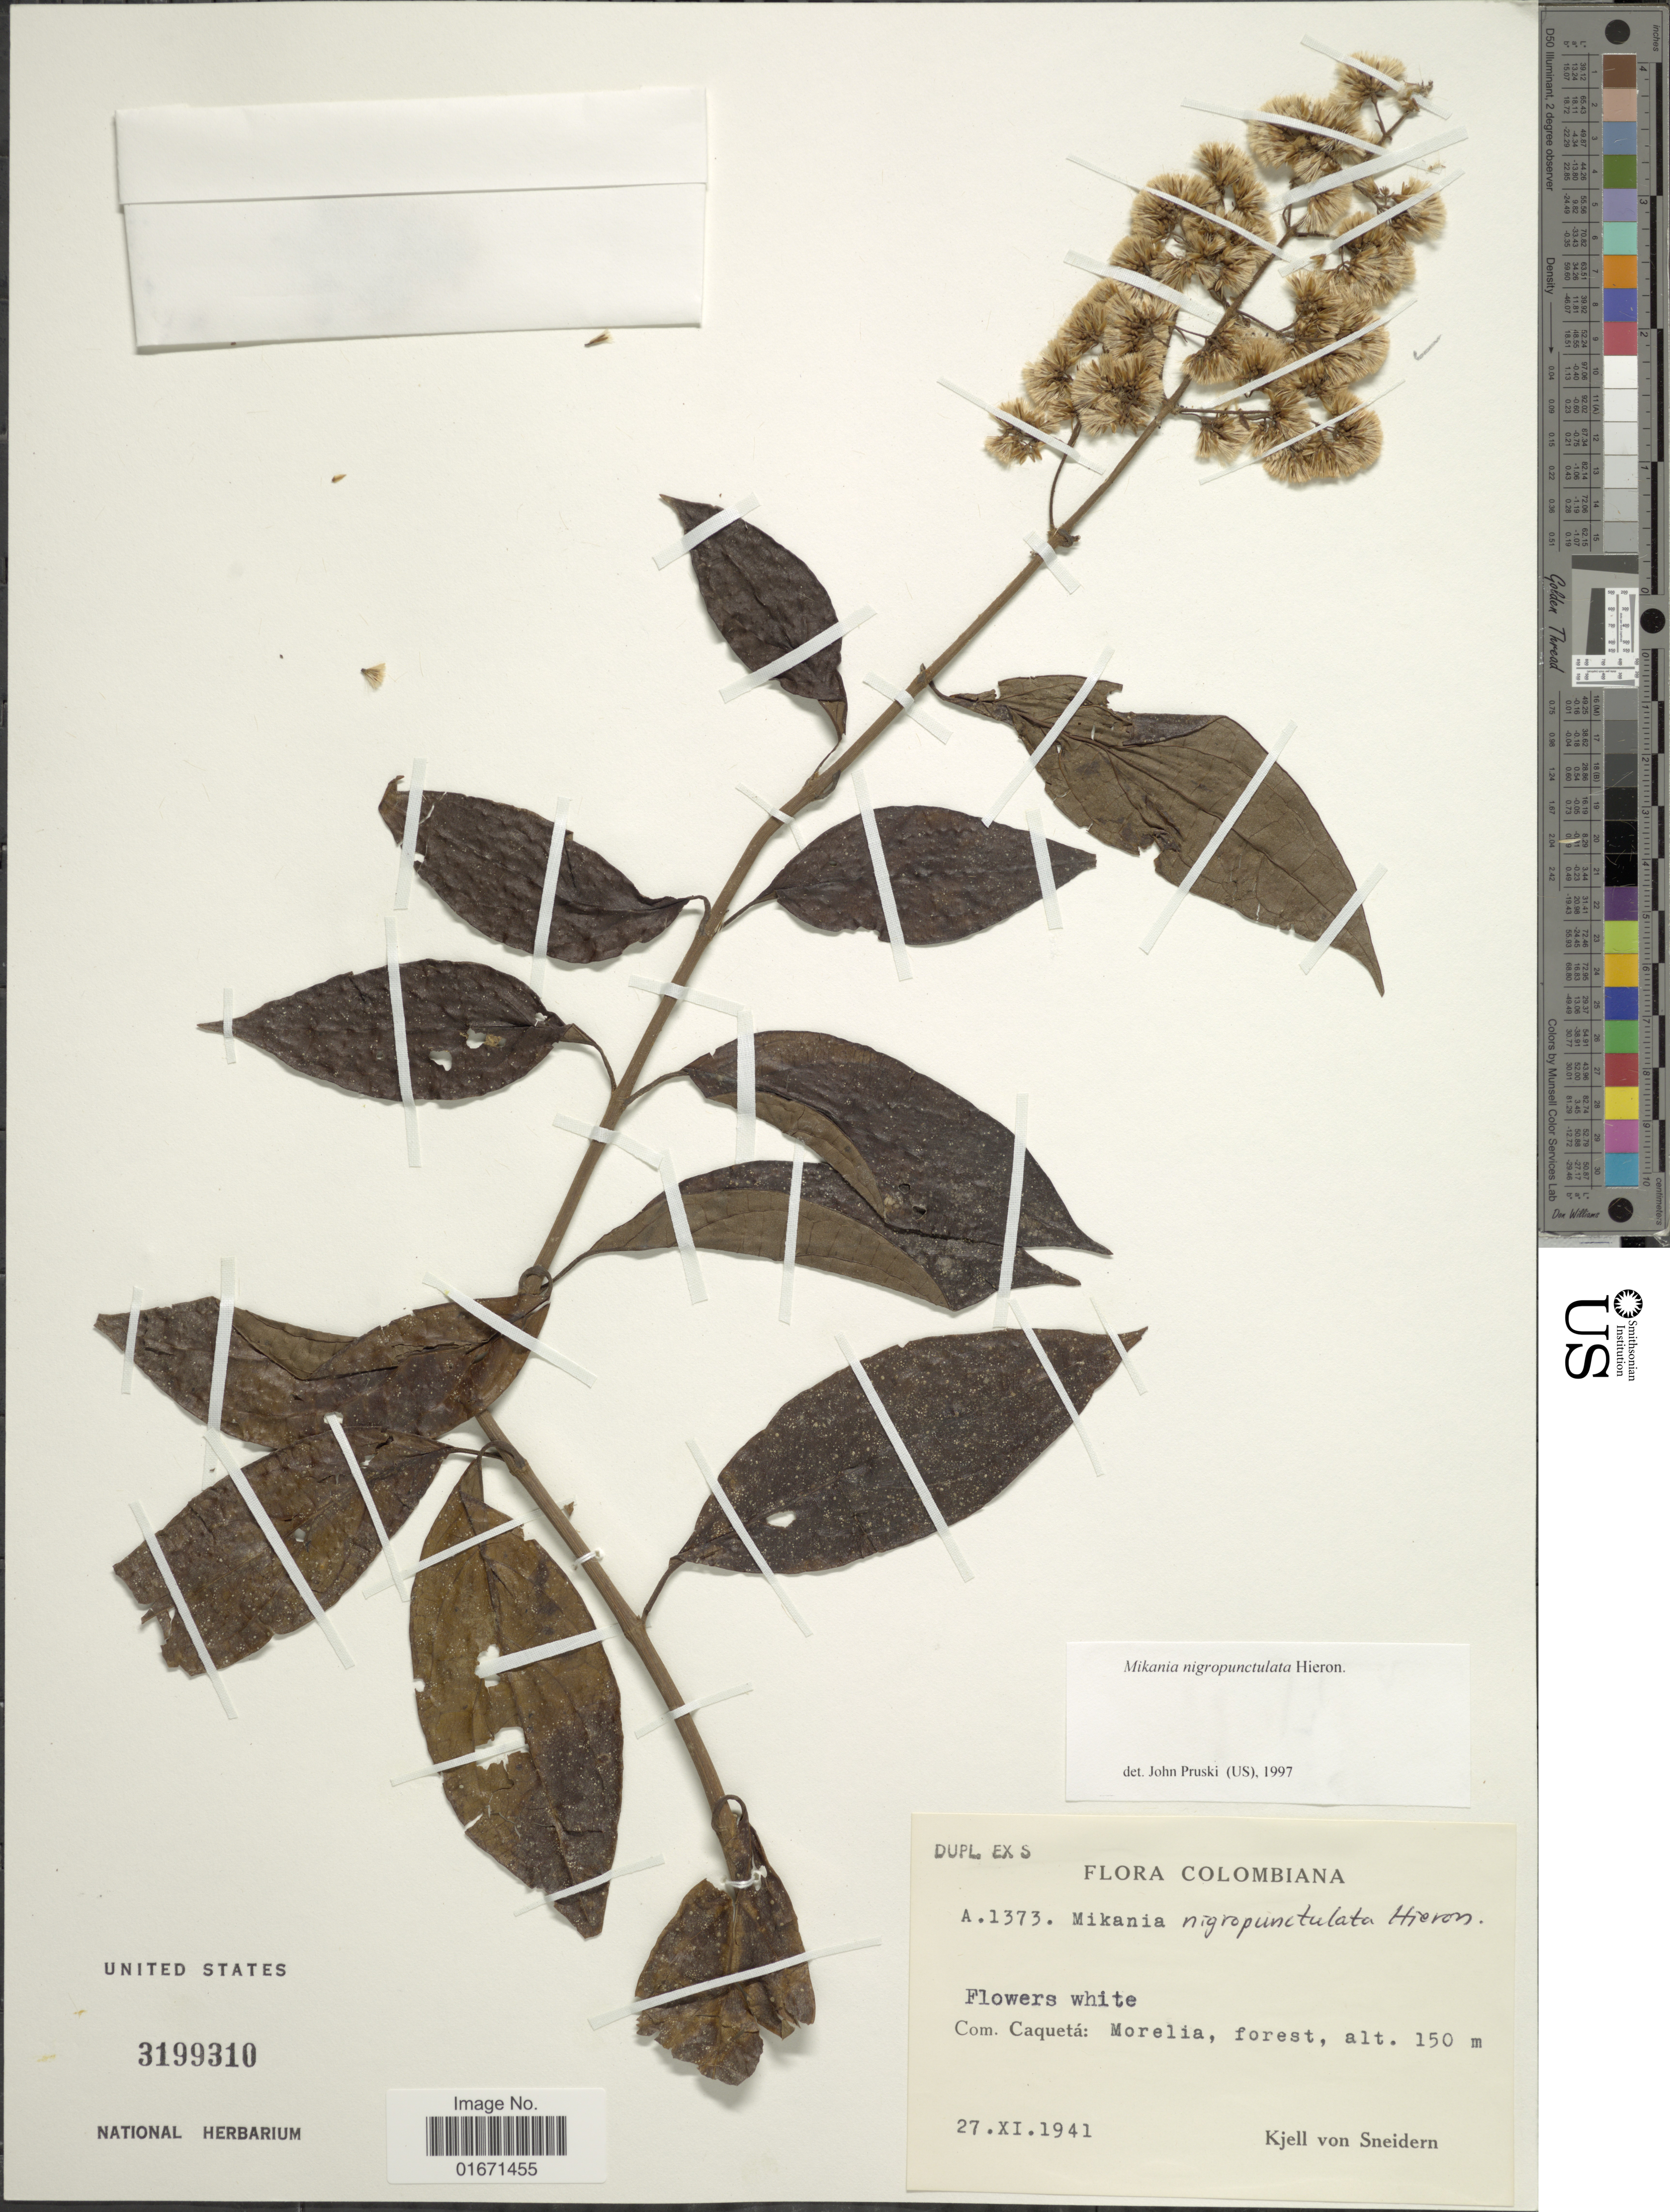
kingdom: Plantae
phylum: Tracheophyta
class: Magnoliopsida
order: Asterales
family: Asteraceae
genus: Mikania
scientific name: Mikania nigropunctulata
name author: Hieron.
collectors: K. von Sneidern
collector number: A.1373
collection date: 1941-11-27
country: Colombia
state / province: Caquetá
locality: Com. Caquetá: Morelia, forest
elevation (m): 150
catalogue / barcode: US 3199310